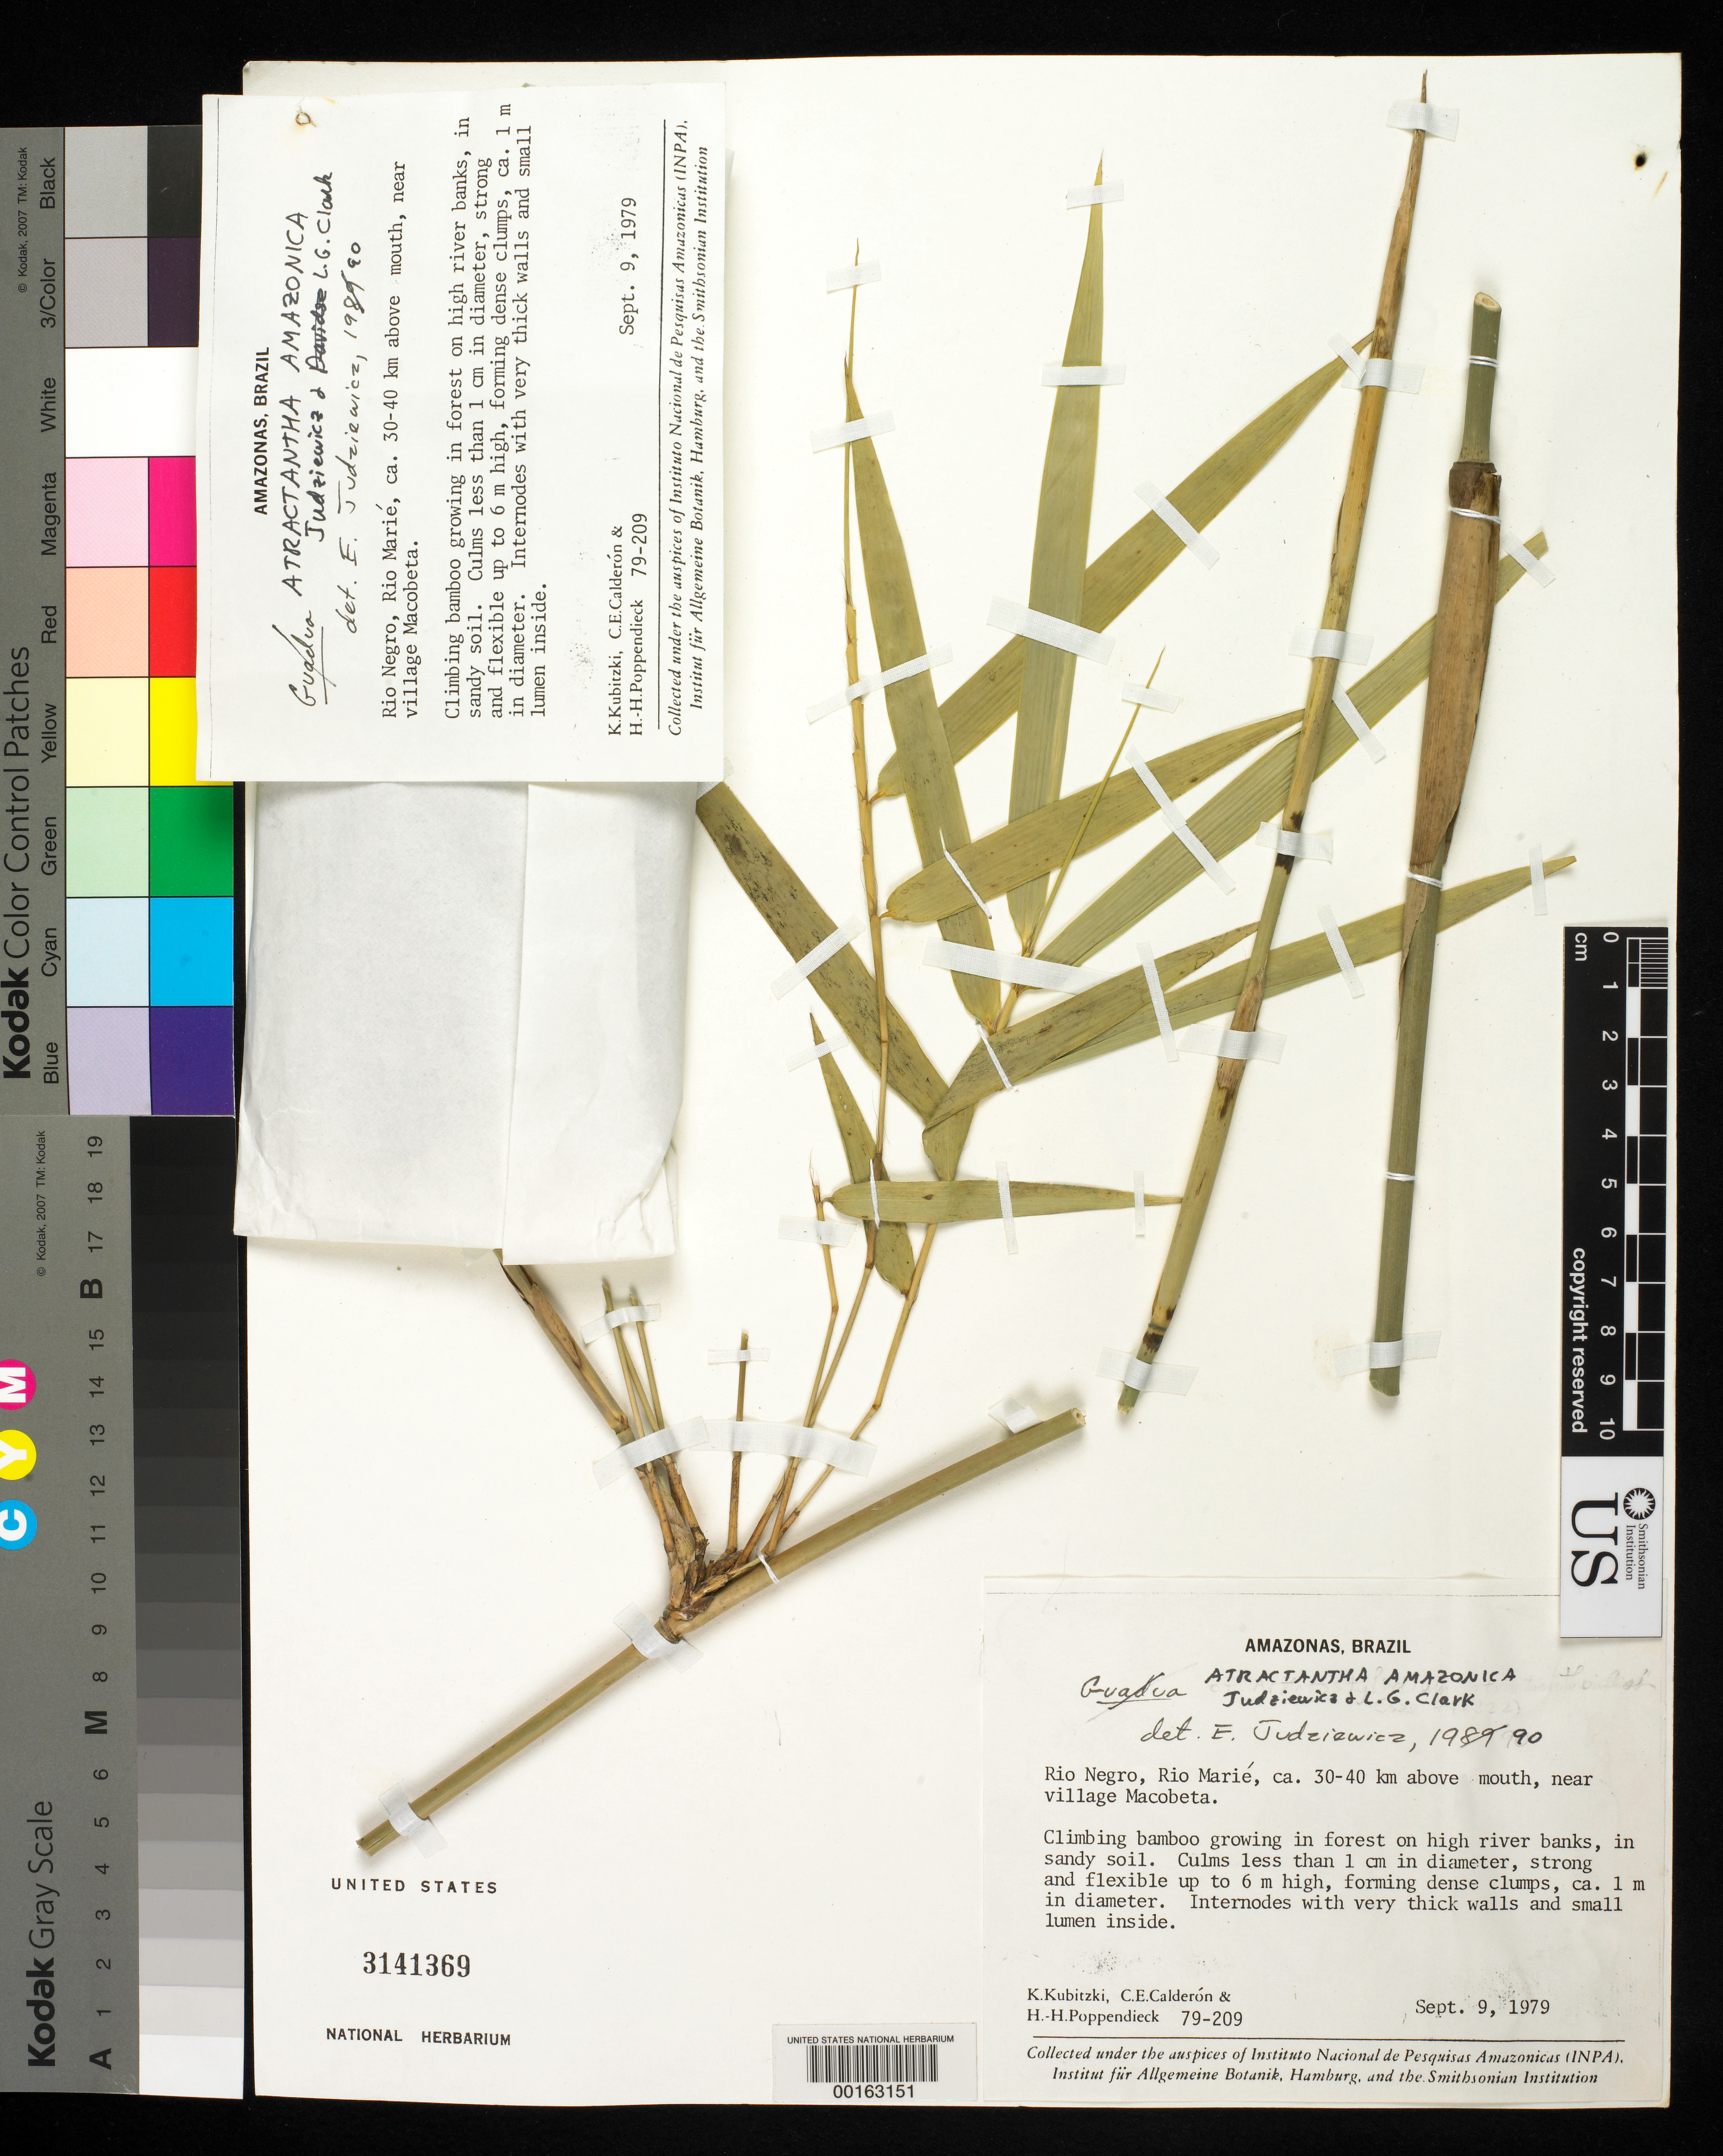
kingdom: Plantae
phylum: Tracheophyta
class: Liliopsida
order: Poales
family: Poaceae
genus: Atractantha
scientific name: Atractantha amazonica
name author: Judz. & L.G. Clark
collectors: K. Kubitzki, C. E. Calderón & H.-H. Poppendieck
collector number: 209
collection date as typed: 09 Sep 1979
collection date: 1979-09-09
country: Brazil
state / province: Amazonas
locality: Rio negro, rio marie, 40 km above mouth, near village macobeta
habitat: In forest on high river banks, in sandy soil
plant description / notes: Specimen label only identifies subfamily and lists Kubitzki's collector number as 209, but is thought to be related to the pressed specimen 79-209.